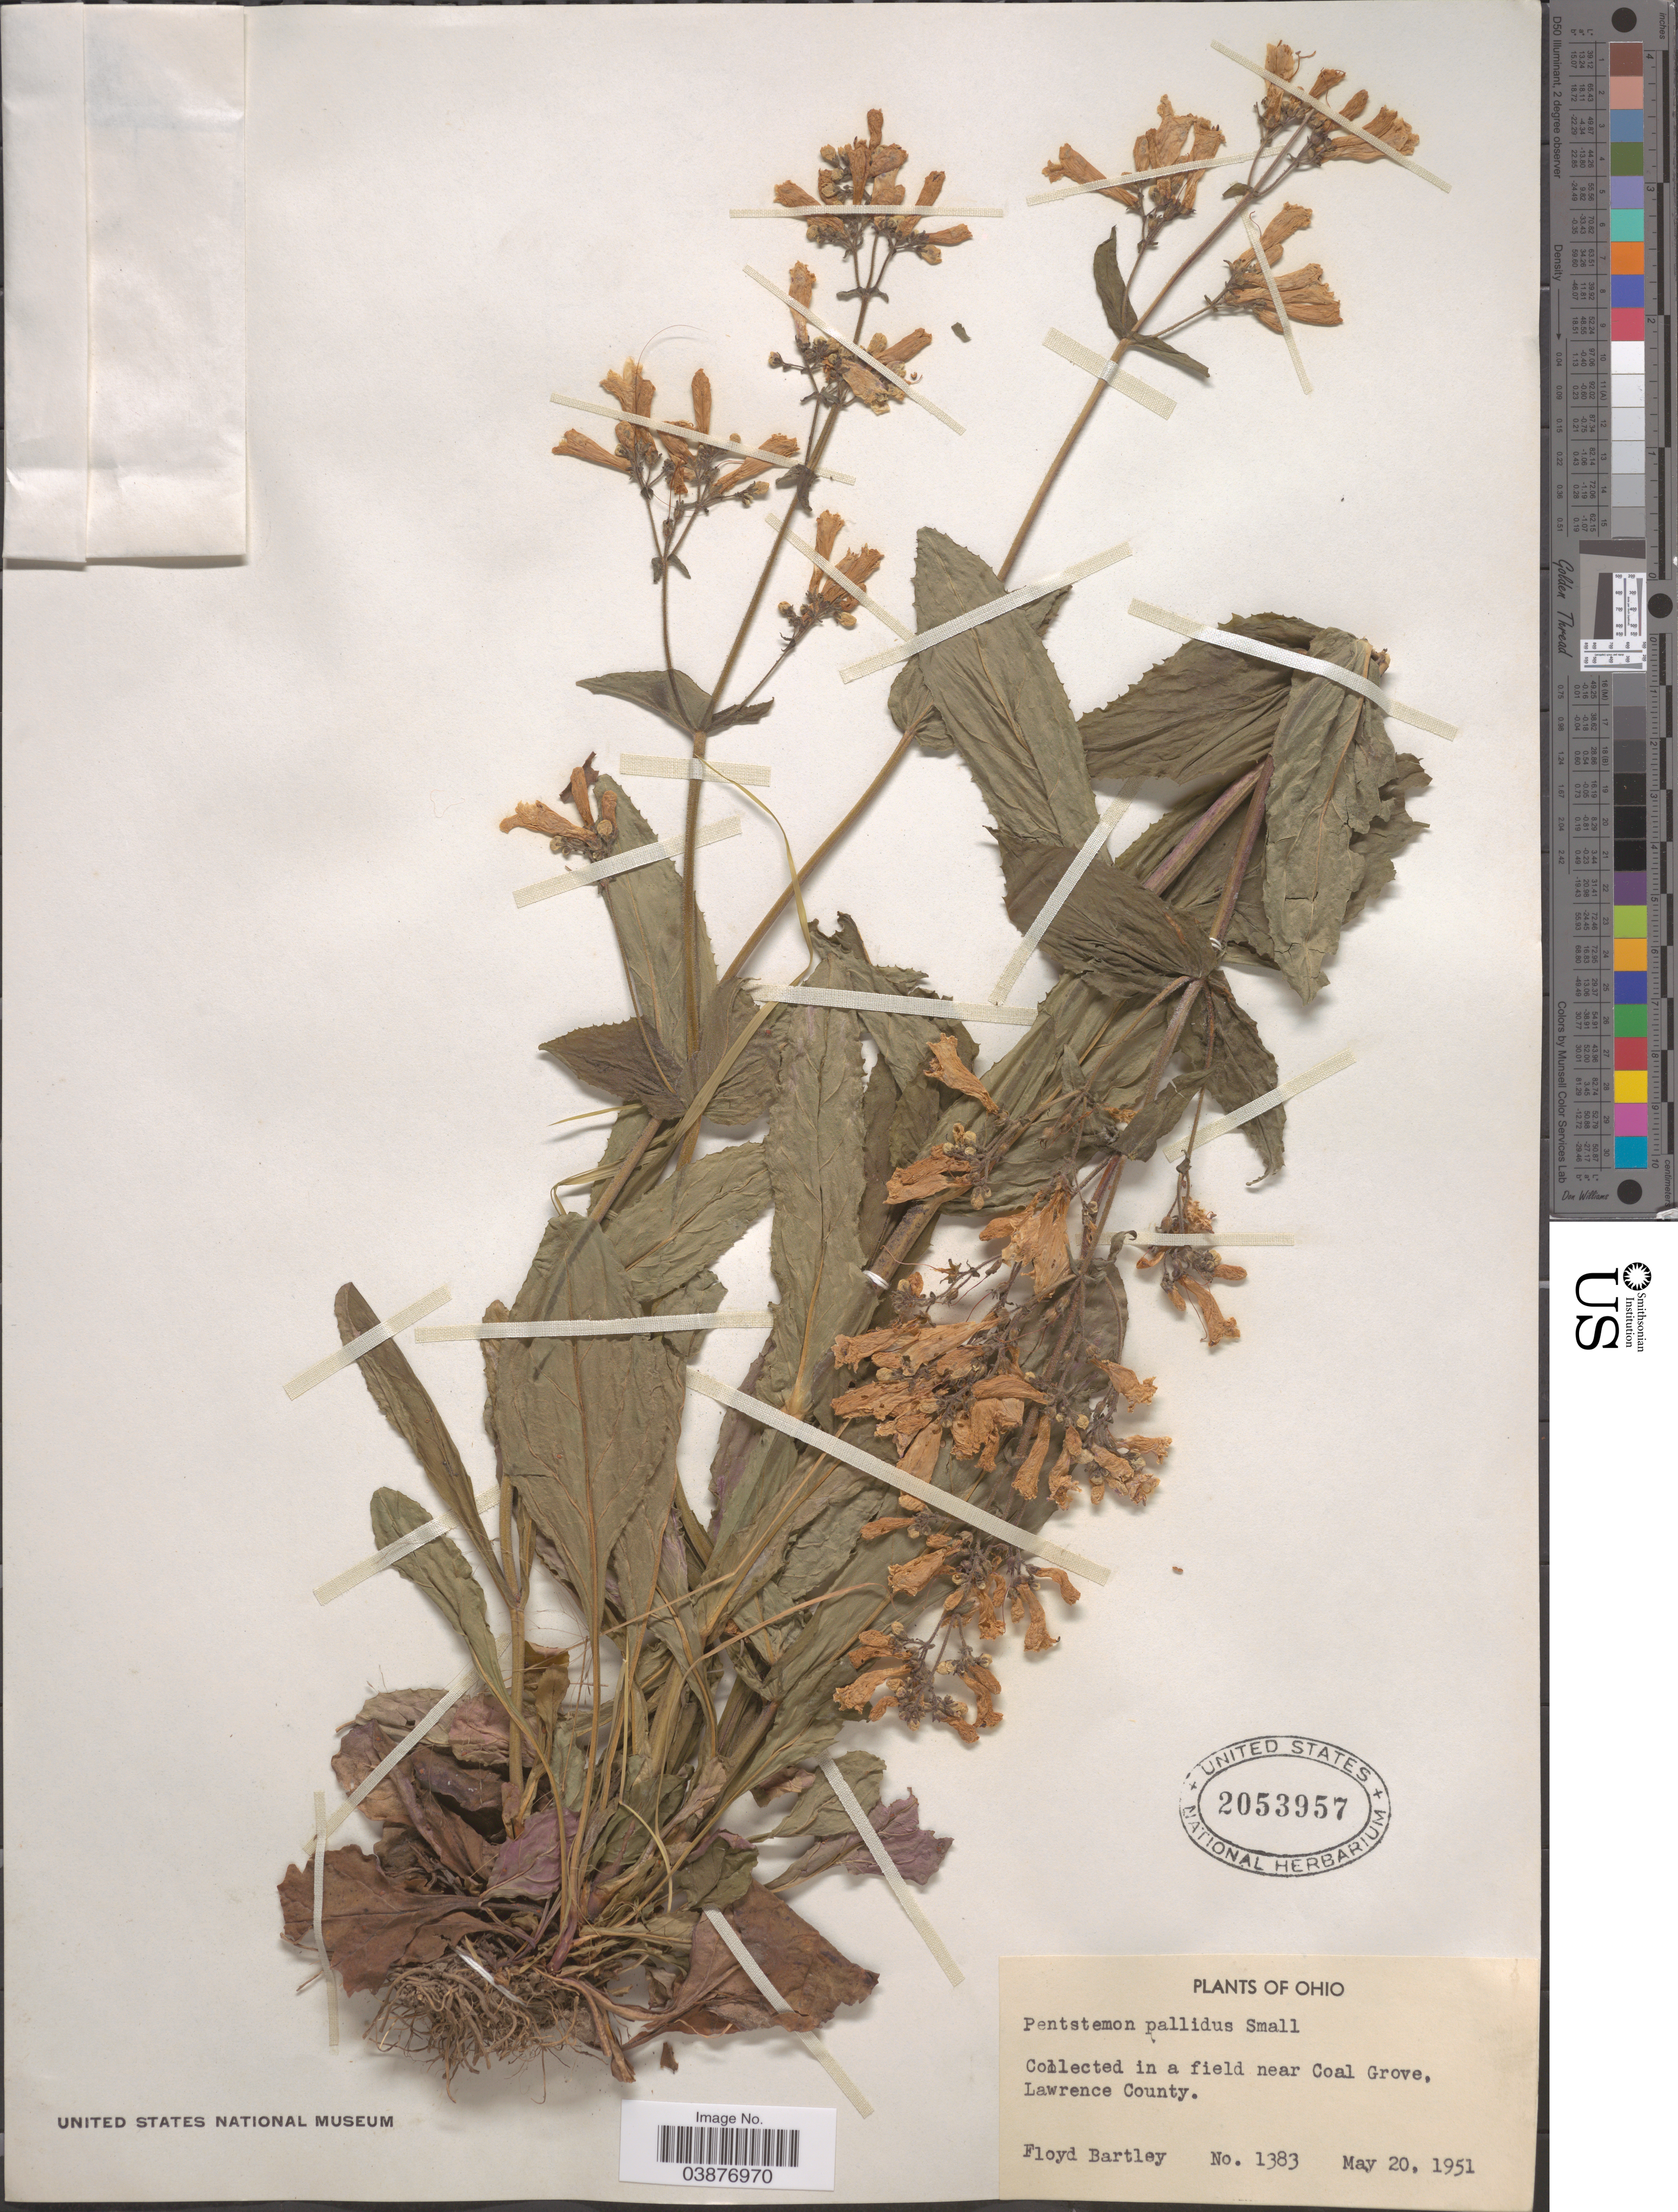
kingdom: Plantae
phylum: Tracheophyta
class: Magnoliopsida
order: Lamiales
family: Plantaginaceae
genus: Penstemon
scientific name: Penstemon pallidus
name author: Small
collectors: F. Bartley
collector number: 1383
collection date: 1951-05-20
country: United States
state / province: Ohio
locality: In a field near Coal Grove, Lawrence County.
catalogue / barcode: US 2053957